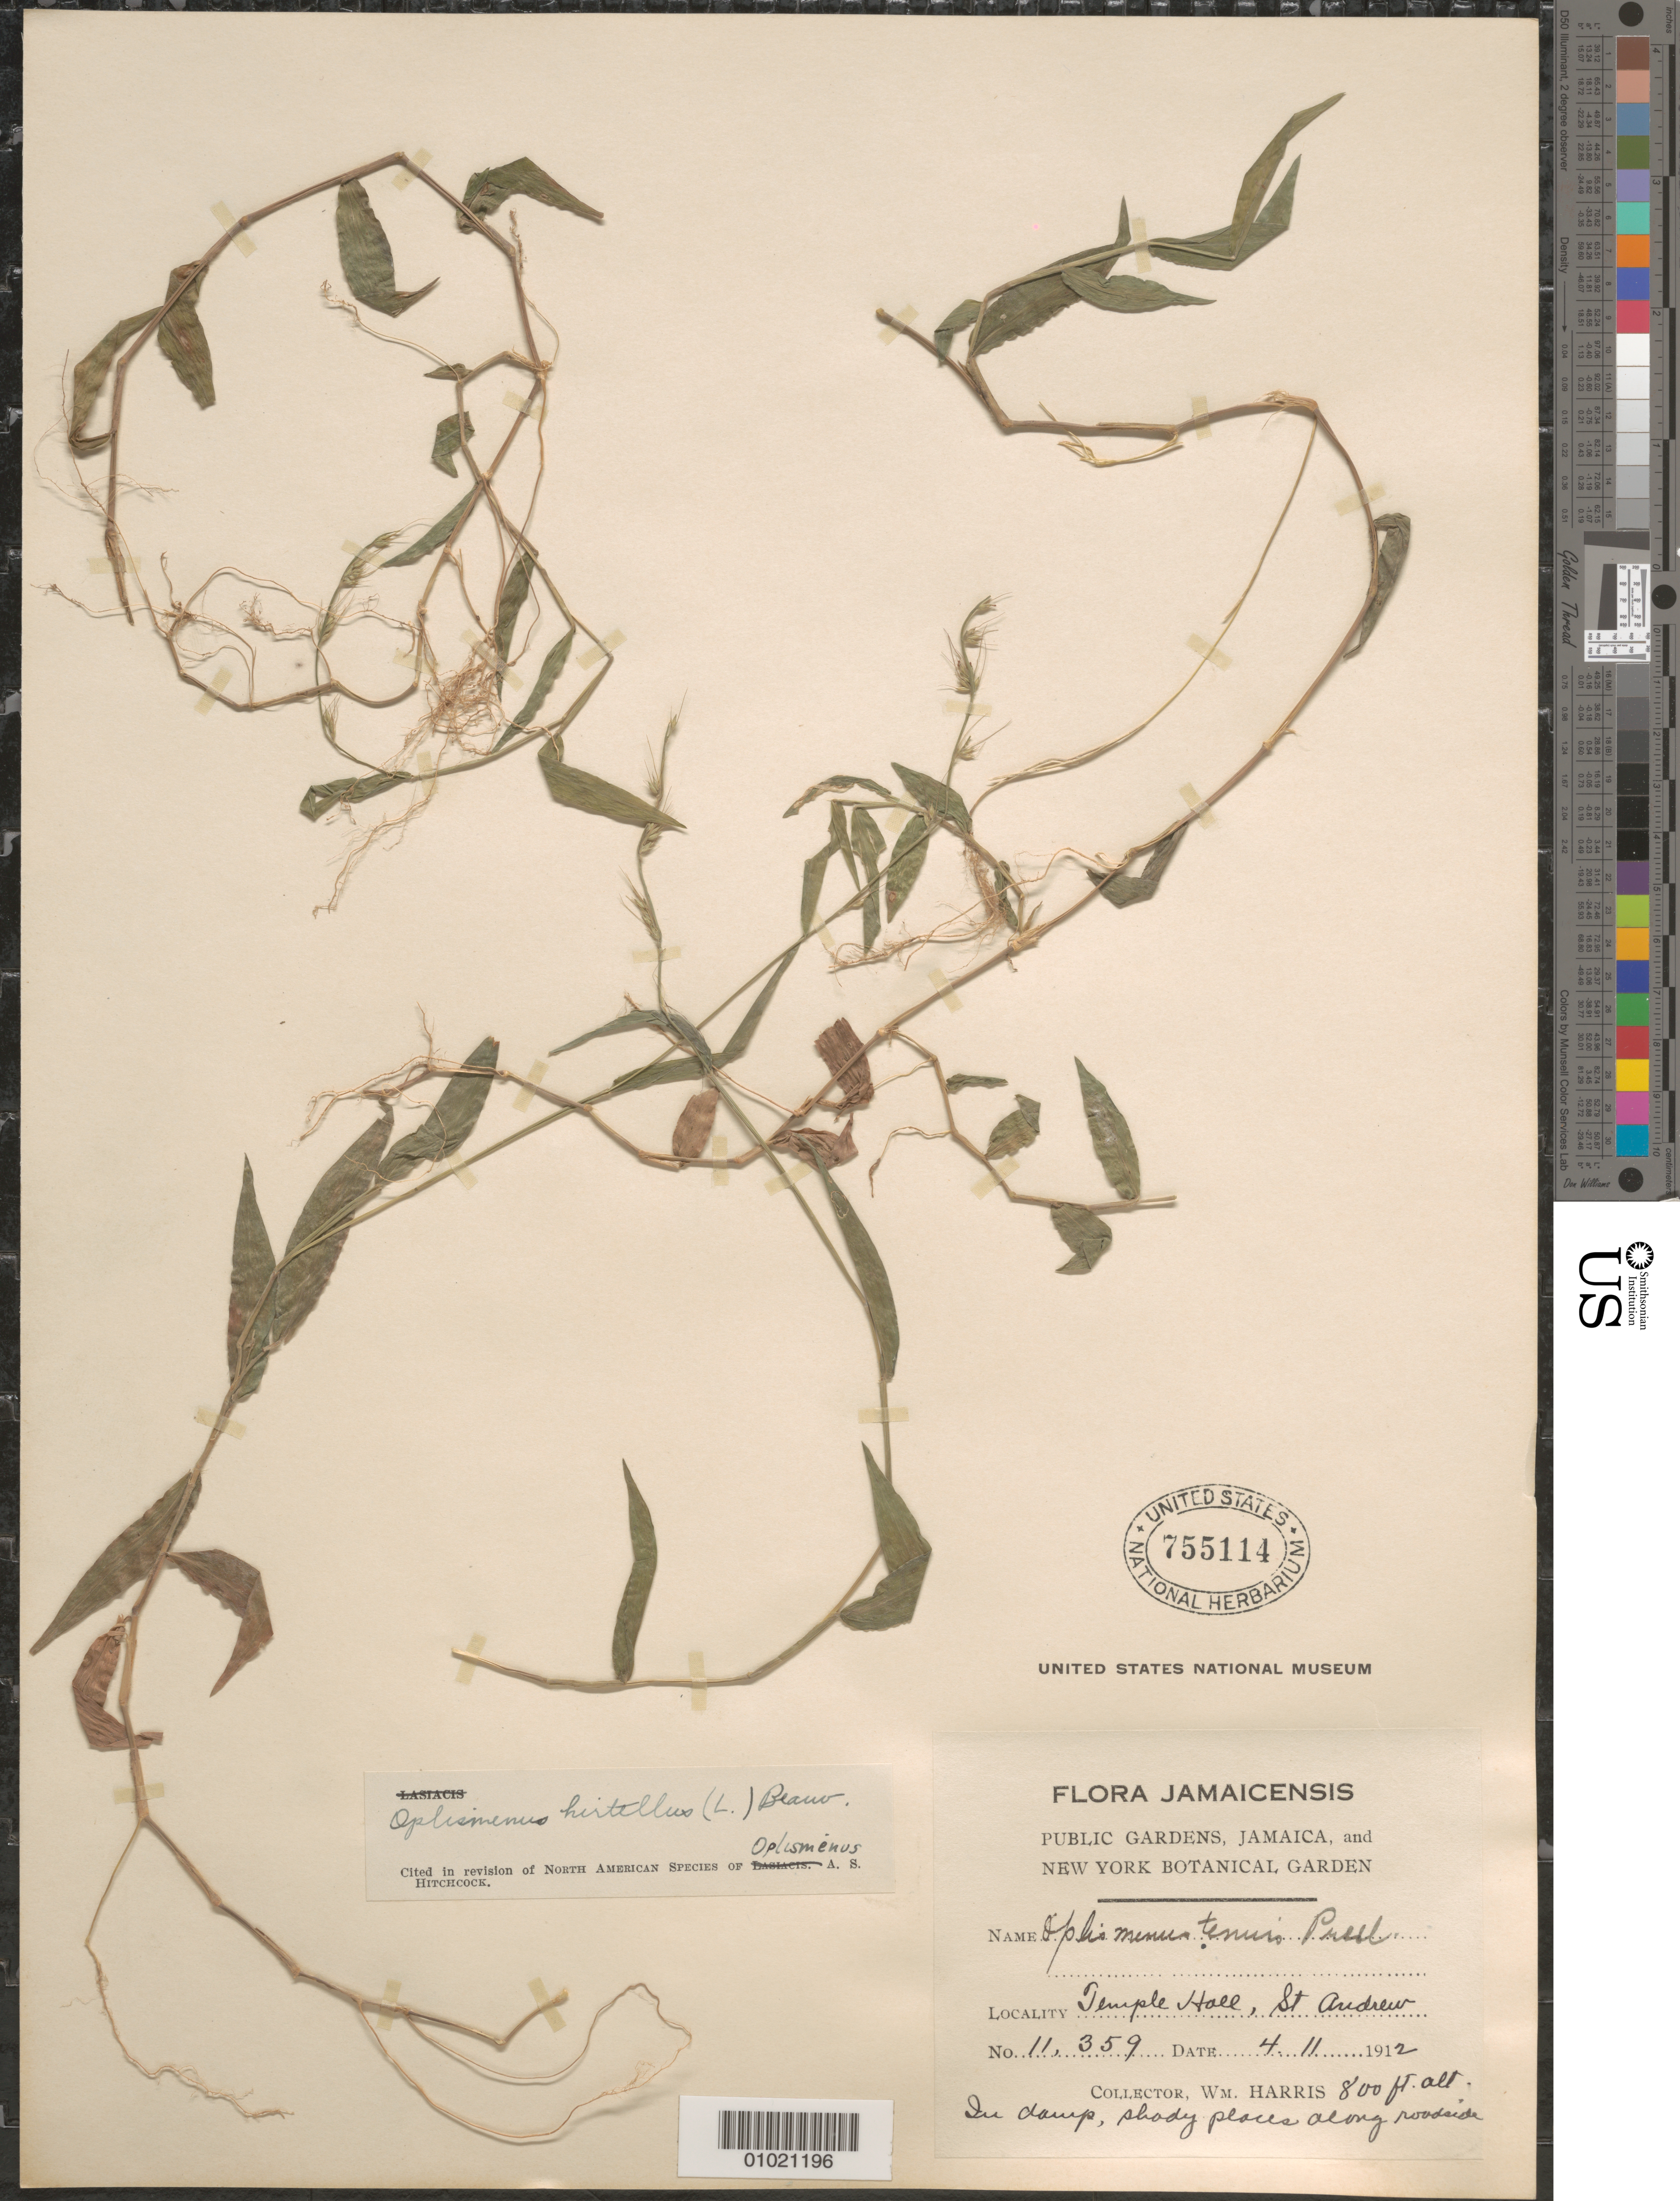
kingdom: Plantae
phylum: Tracheophyta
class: Liliopsida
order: Poales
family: Poaceae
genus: Oplismenus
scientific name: Oplismenus hirtellus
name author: (L.) P. Beauv.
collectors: W. Harris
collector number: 11359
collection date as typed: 04 Nov 1912 or 11 Apr 1912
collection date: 1912-04-11 or 1912-11-04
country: Jamaica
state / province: Saint Andrew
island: Jamaica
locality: Temple Hall.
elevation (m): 244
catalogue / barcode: US 755114